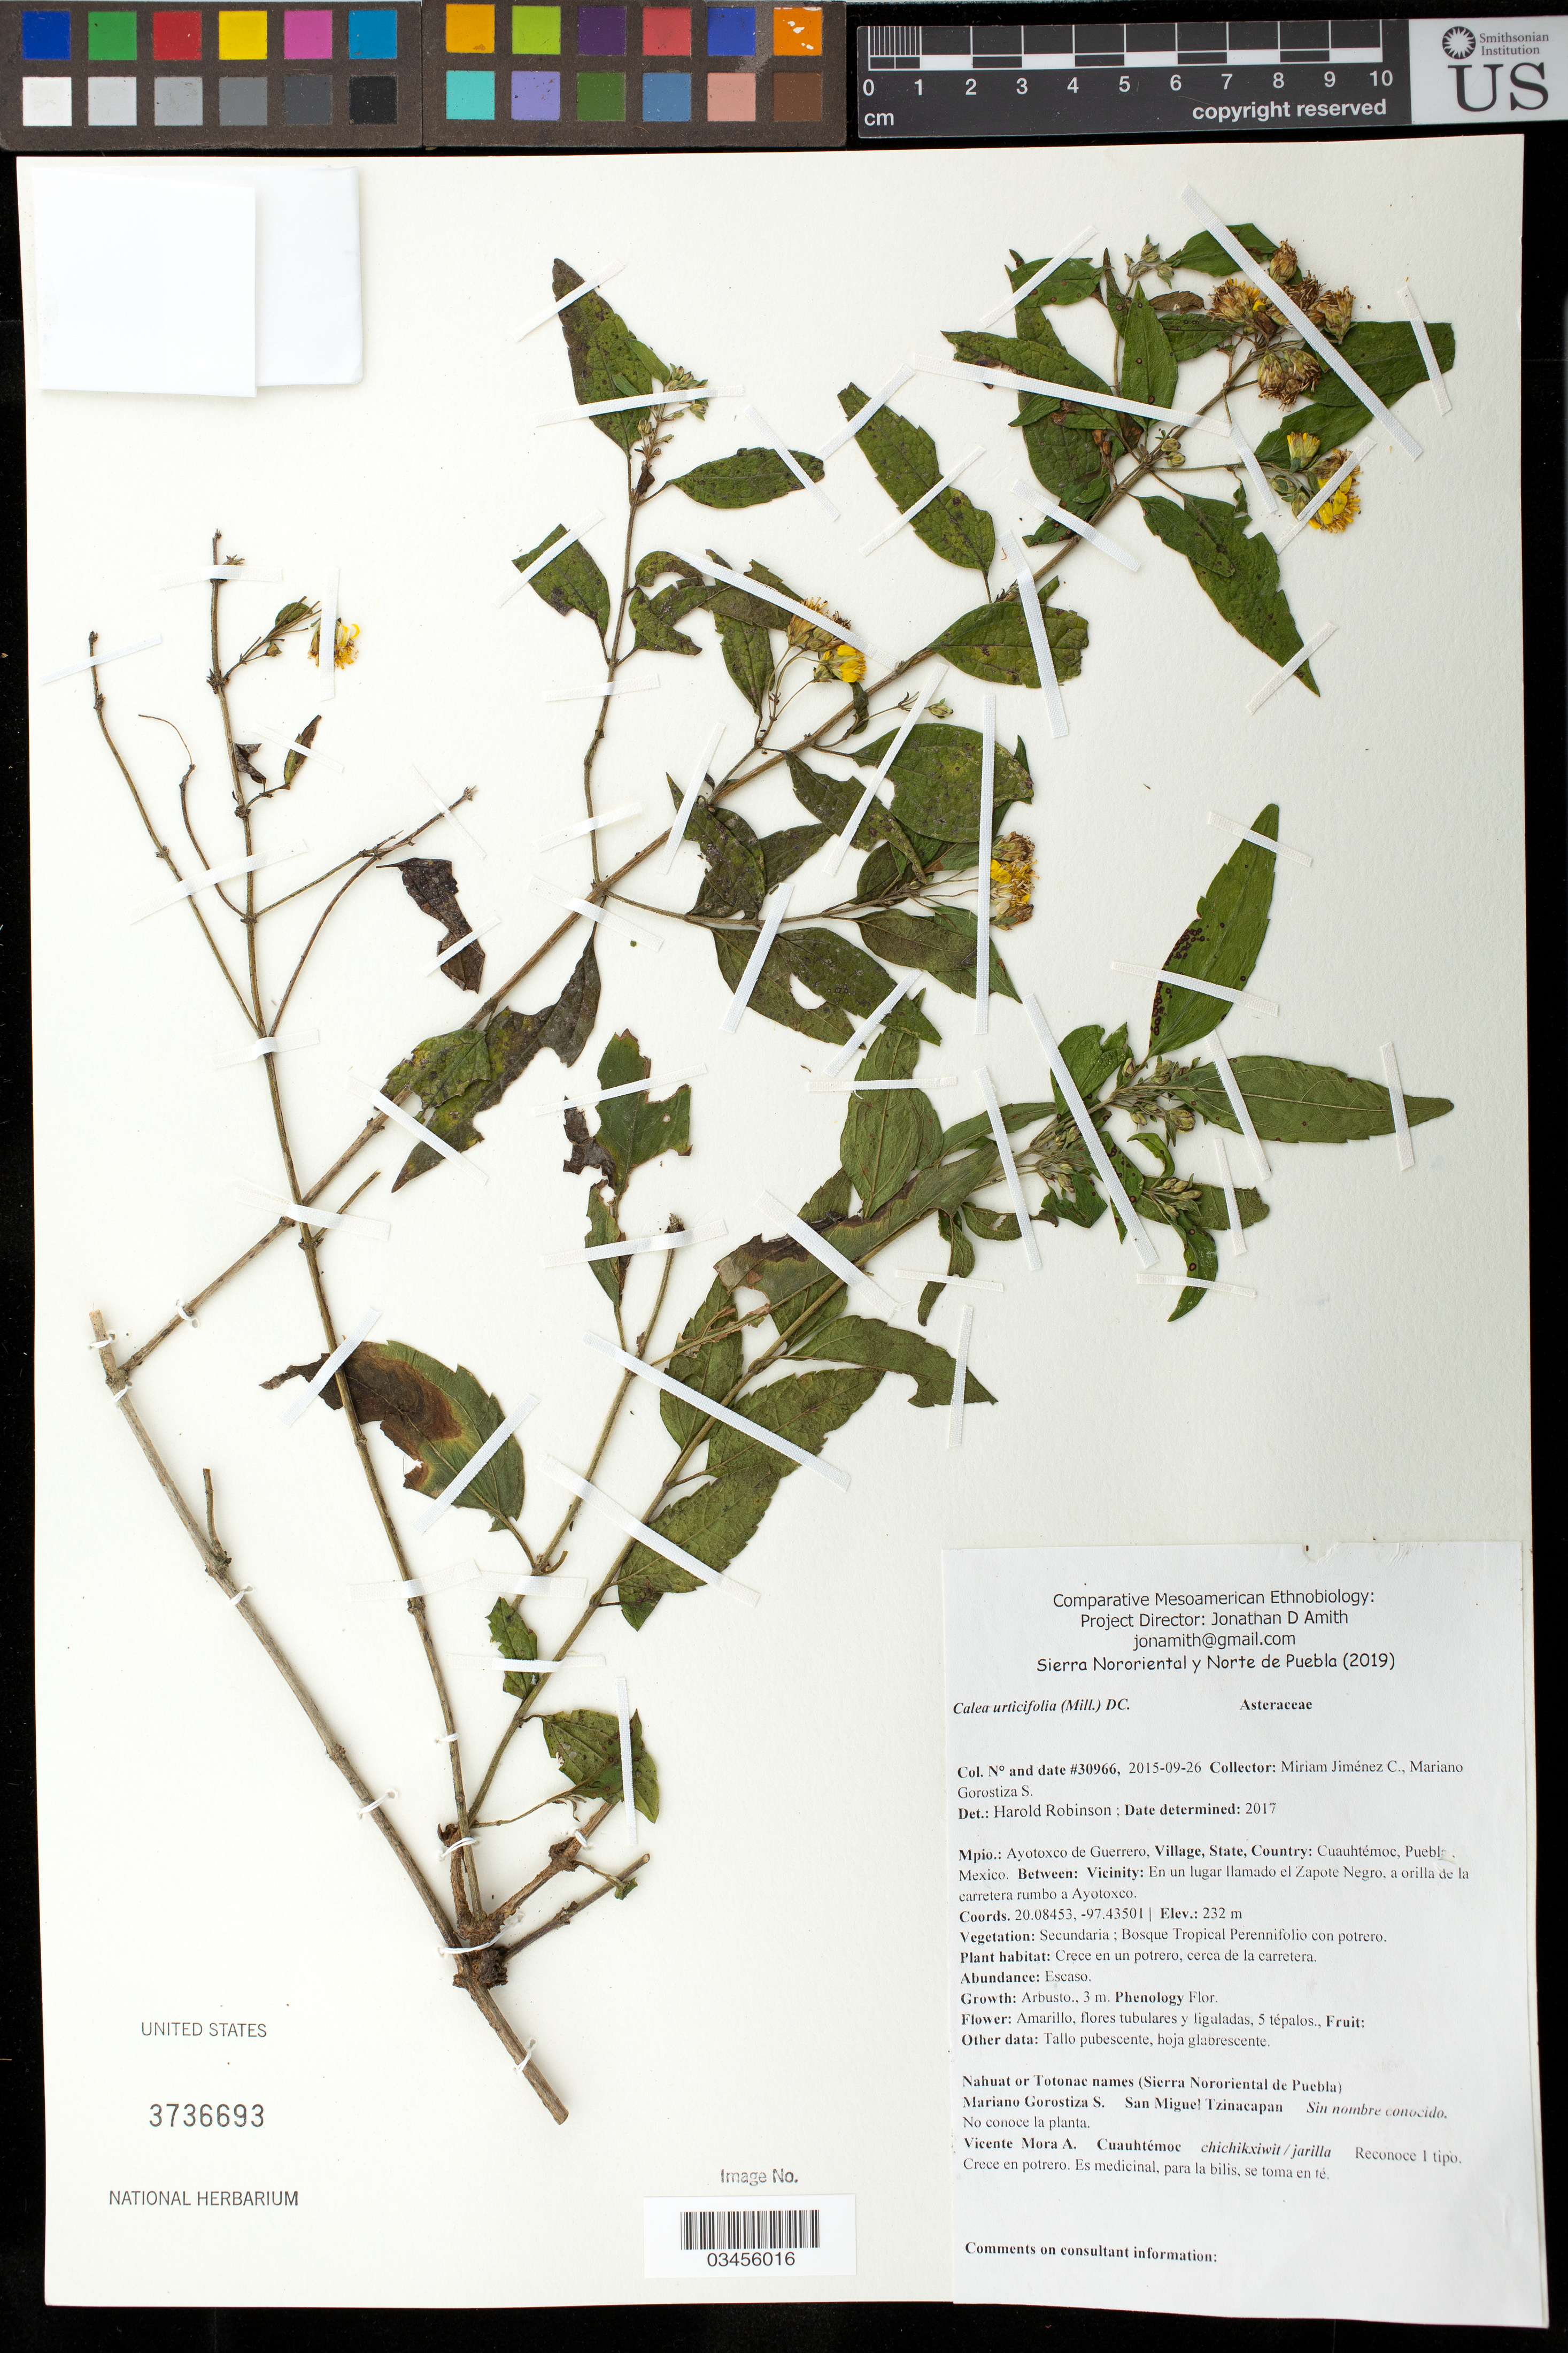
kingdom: Plantae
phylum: Tracheophyta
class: Magnoliopsida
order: Asterales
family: Asteraceae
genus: Calea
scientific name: Calea urticifolia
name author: (Mill.) DC.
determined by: Robinson, Harold E., (US)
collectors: M. Jiménez Chimil & M. Gorostiza S.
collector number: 30966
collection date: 2015-09-26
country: México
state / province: Puebla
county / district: Ayotoxco de Guerrero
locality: PUEBLO: Cuauhtémoc; LOCALIDAD EXACTA: En El Zapote Negro, a orilla de la carretera rumbo a Ayotoxco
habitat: Bosque tropical perennifolio con potrero | En un potrero, cerca de la carretera.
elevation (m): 232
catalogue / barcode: US 3736693